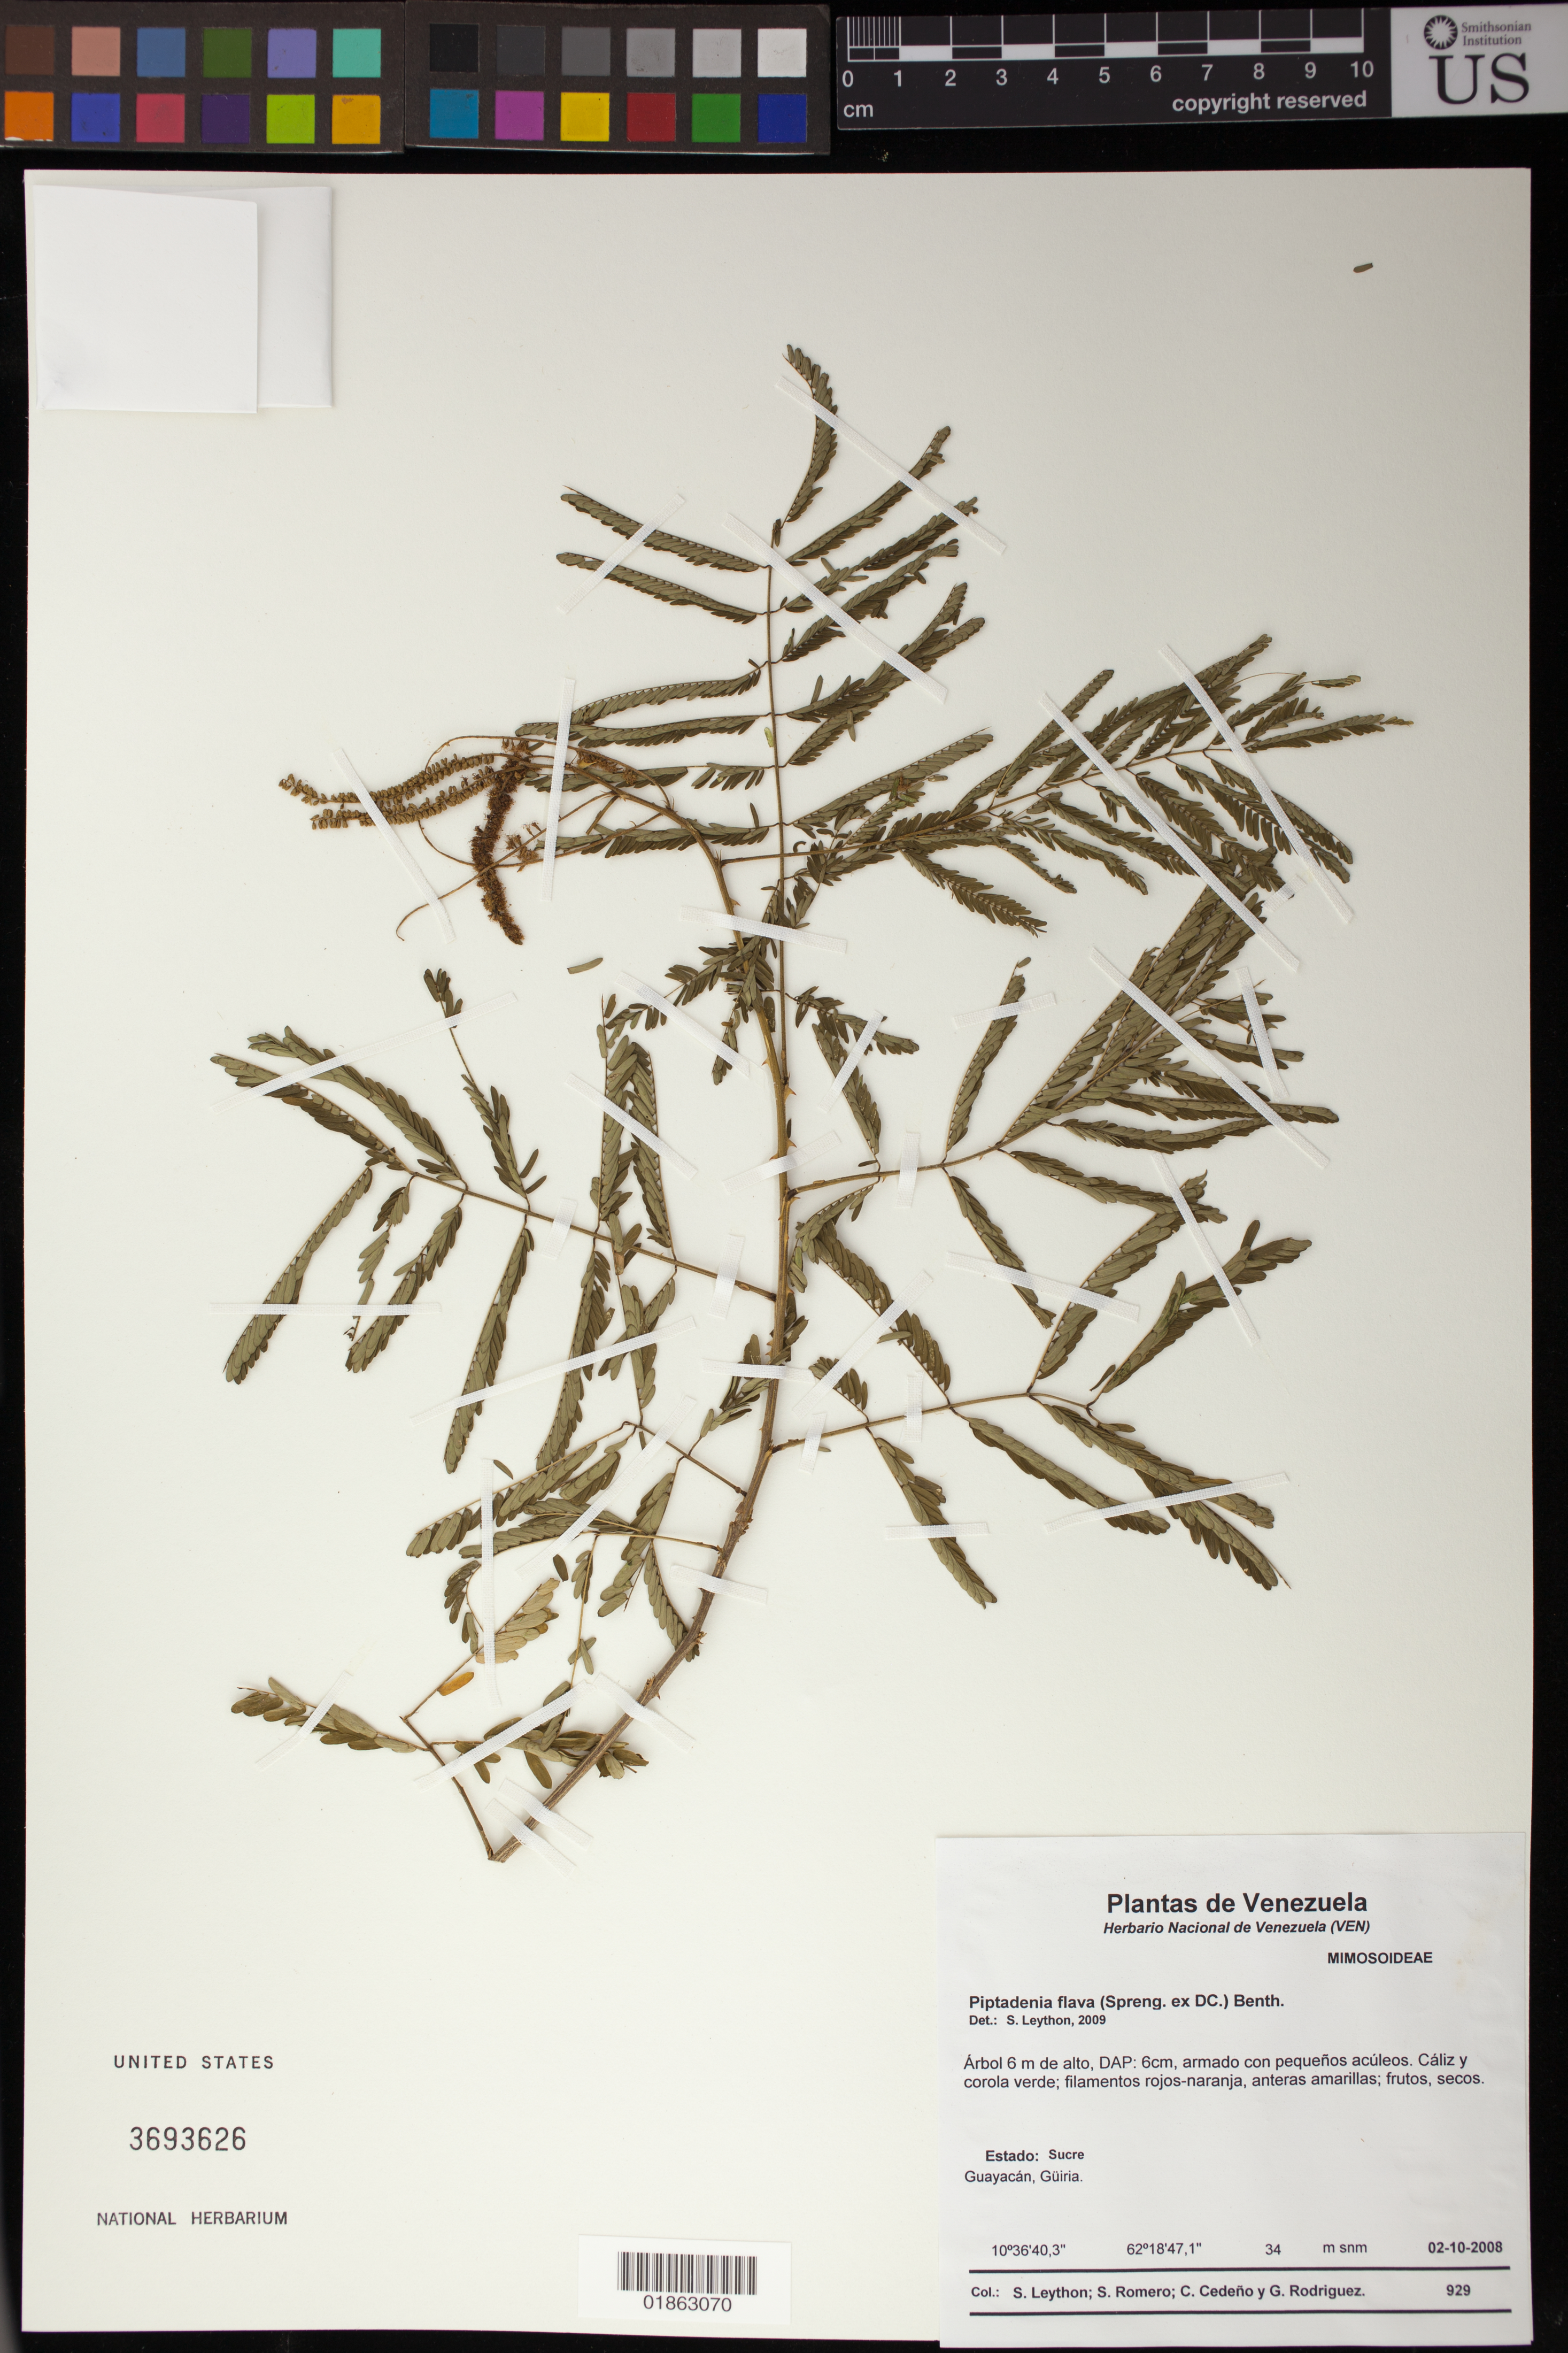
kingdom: Plantae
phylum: Tracheophyta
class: Magnoliopsida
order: Fabales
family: Fabaceae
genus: Piptadenia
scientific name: Piptadenia flava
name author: (DC.) Benth.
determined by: Leython, S.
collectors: S. Leython, S. Romero, C. Cedeño & G. Rodriguez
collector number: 929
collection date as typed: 02-10-2008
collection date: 2008-10-02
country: Venezuela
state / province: Sucre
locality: Guayacan, Güiria.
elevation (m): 34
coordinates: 10 36 40.3 N, 62 18 47.1 W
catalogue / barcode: US 3693626